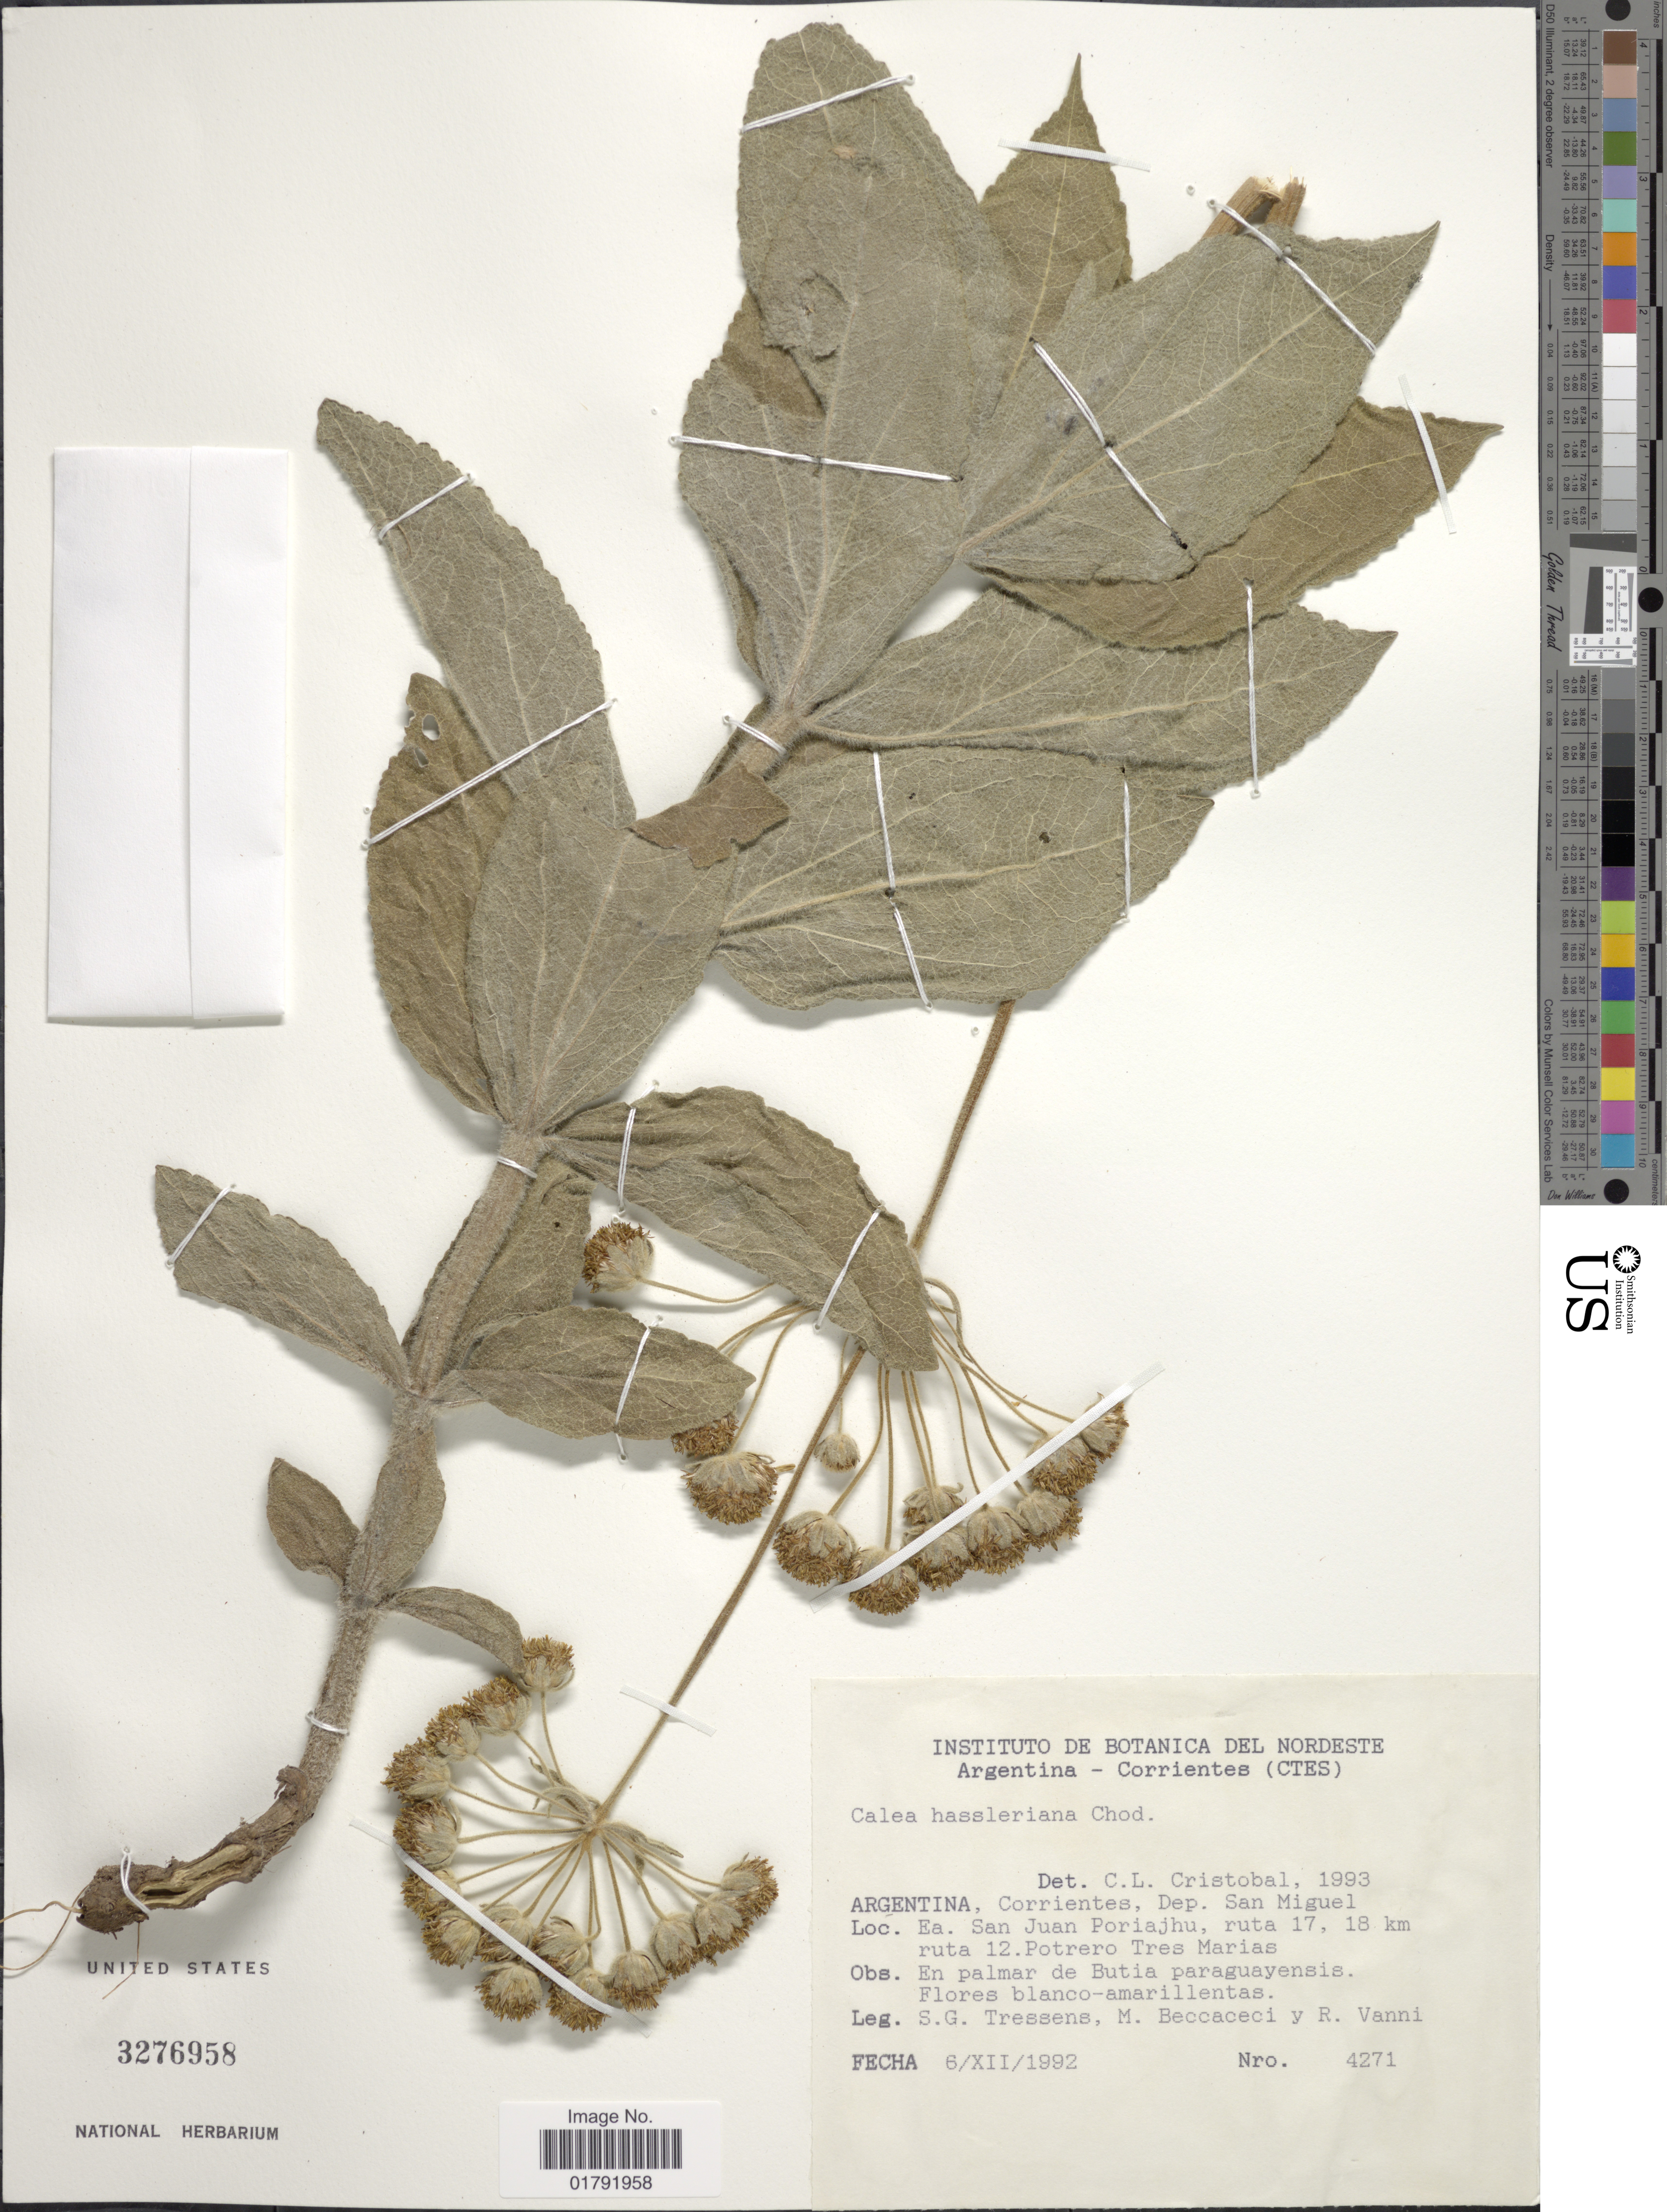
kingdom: Plantae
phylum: Tracheophyta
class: Magnoliopsida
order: Asterales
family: Asteraceae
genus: Calea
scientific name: Calea hassleriana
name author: Chodat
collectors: S. Tressens, M. Beccaceci & R. Vanni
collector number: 4271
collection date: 1992-12-06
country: Argentina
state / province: Corrientes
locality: Dep. San Miguel, Ea.San Juan Poriajhu, ruta 17, 18 km ruta 12, Potrero Tres Marias.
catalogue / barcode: US 3276958